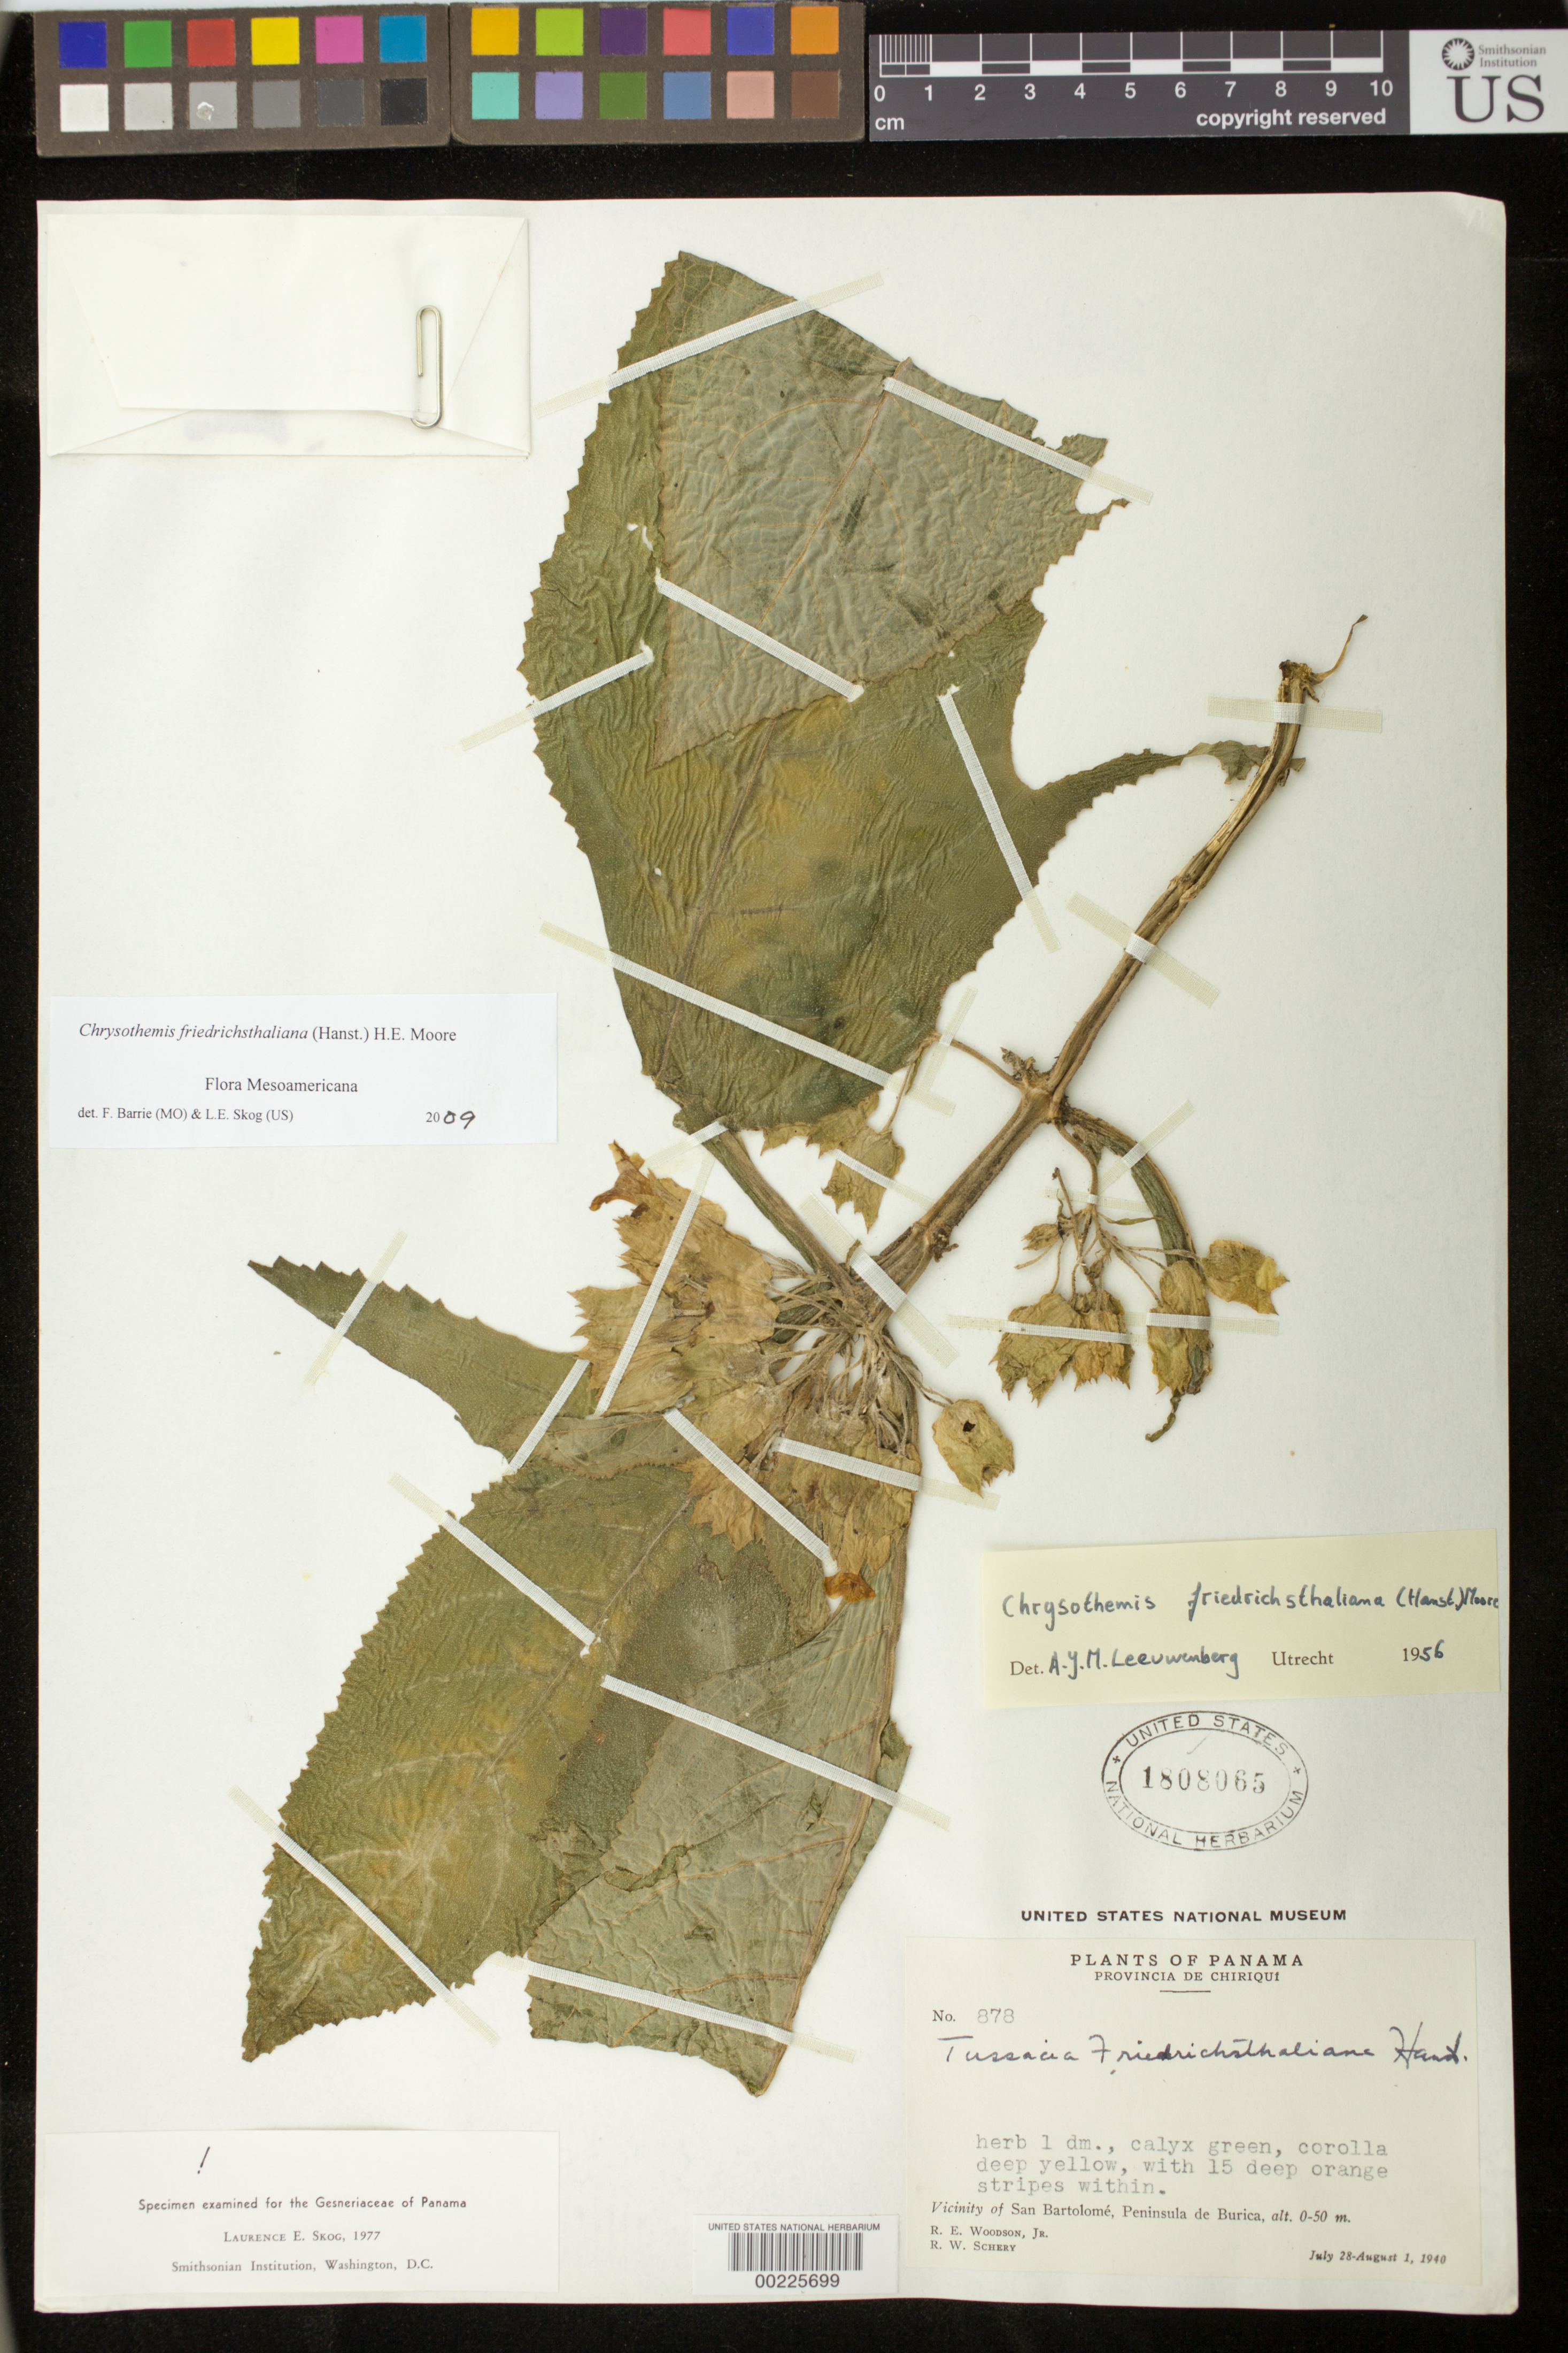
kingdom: Plantae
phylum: Tracheophyta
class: Magnoliopsida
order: Lamiales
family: Gesneriaceae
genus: Chrysothemis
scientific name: Chrysothemis friedrichsthaliana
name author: (Hanst.) H.E. Moore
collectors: R. E. Woodson & R. W. Schery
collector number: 878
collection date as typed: Jul-Aug 1940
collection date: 1940-07/1940-08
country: Panama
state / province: Chiriquí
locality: Vicinity of San Bartolome, Peninsula de Burica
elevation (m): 0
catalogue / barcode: US 1808065